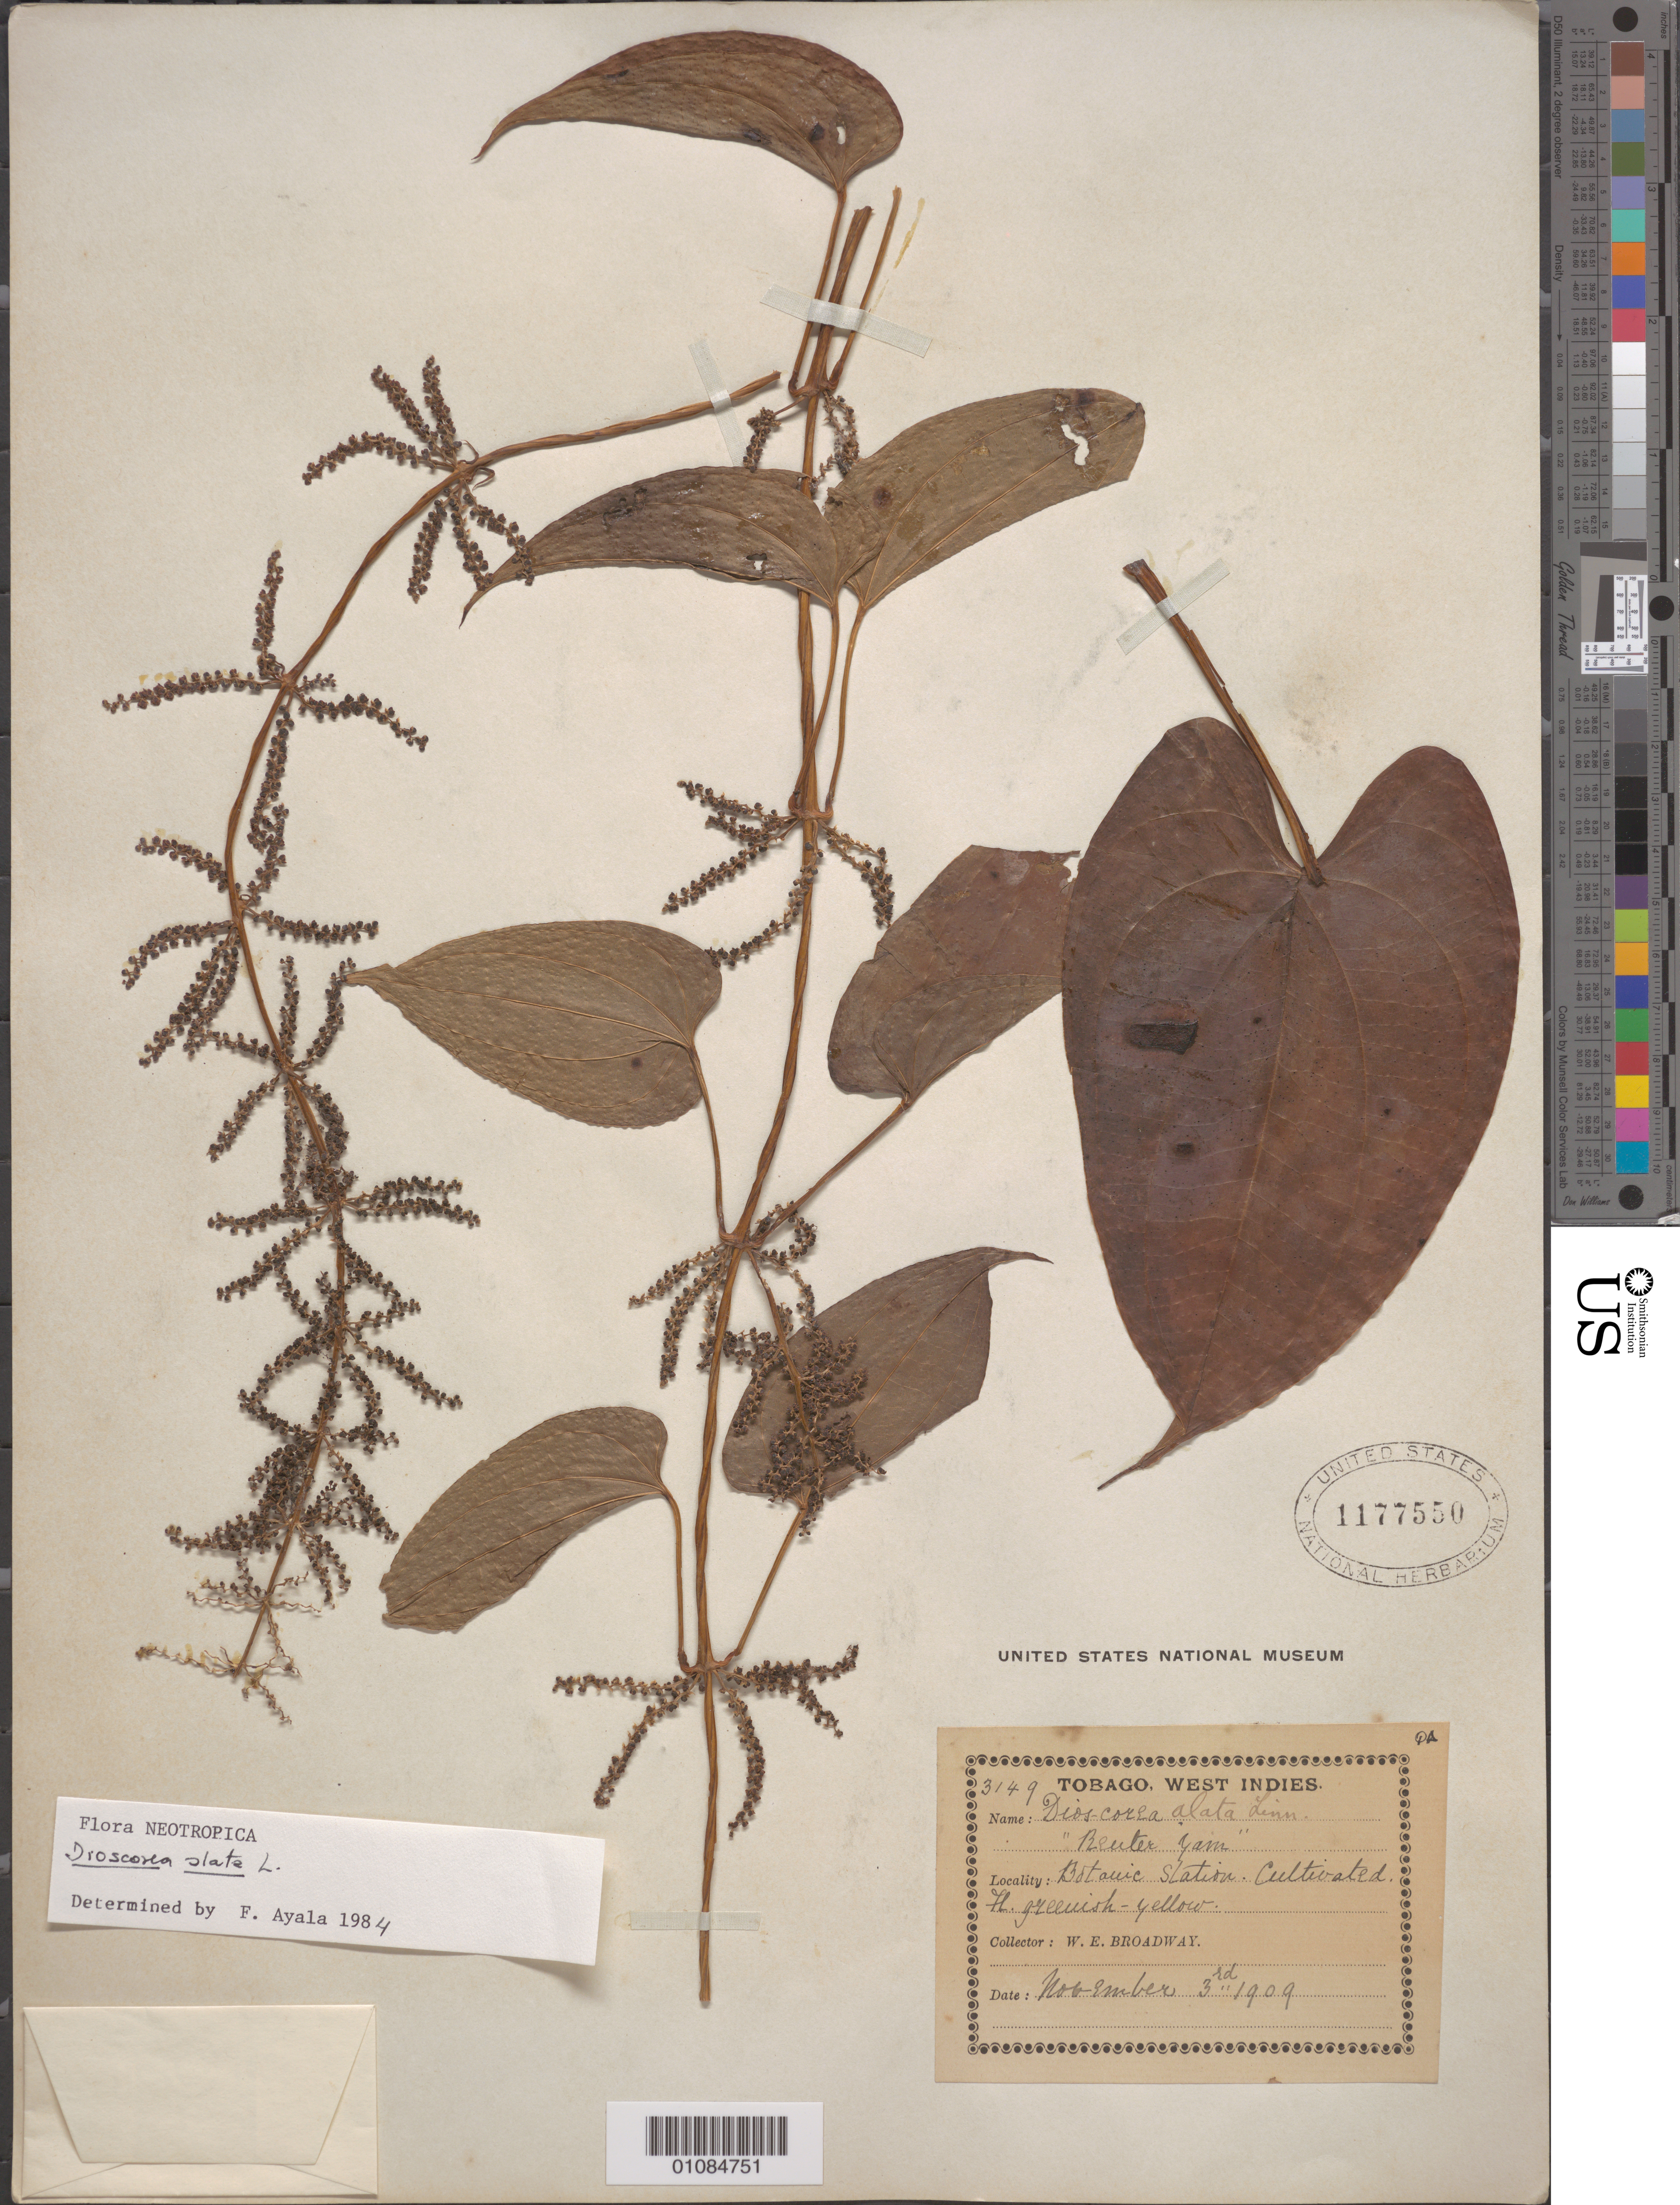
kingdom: Plantae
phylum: Tracheophyta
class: Liliopsida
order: Dioscoreales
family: Dioscoreaceae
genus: Dioscorea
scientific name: Dioscorea alata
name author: L.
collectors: W. E. Broadway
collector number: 3149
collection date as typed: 03 Nov 1909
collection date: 1909-11-03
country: Trinidad and Tobago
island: Tobago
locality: Botanic Station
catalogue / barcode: US 1177550